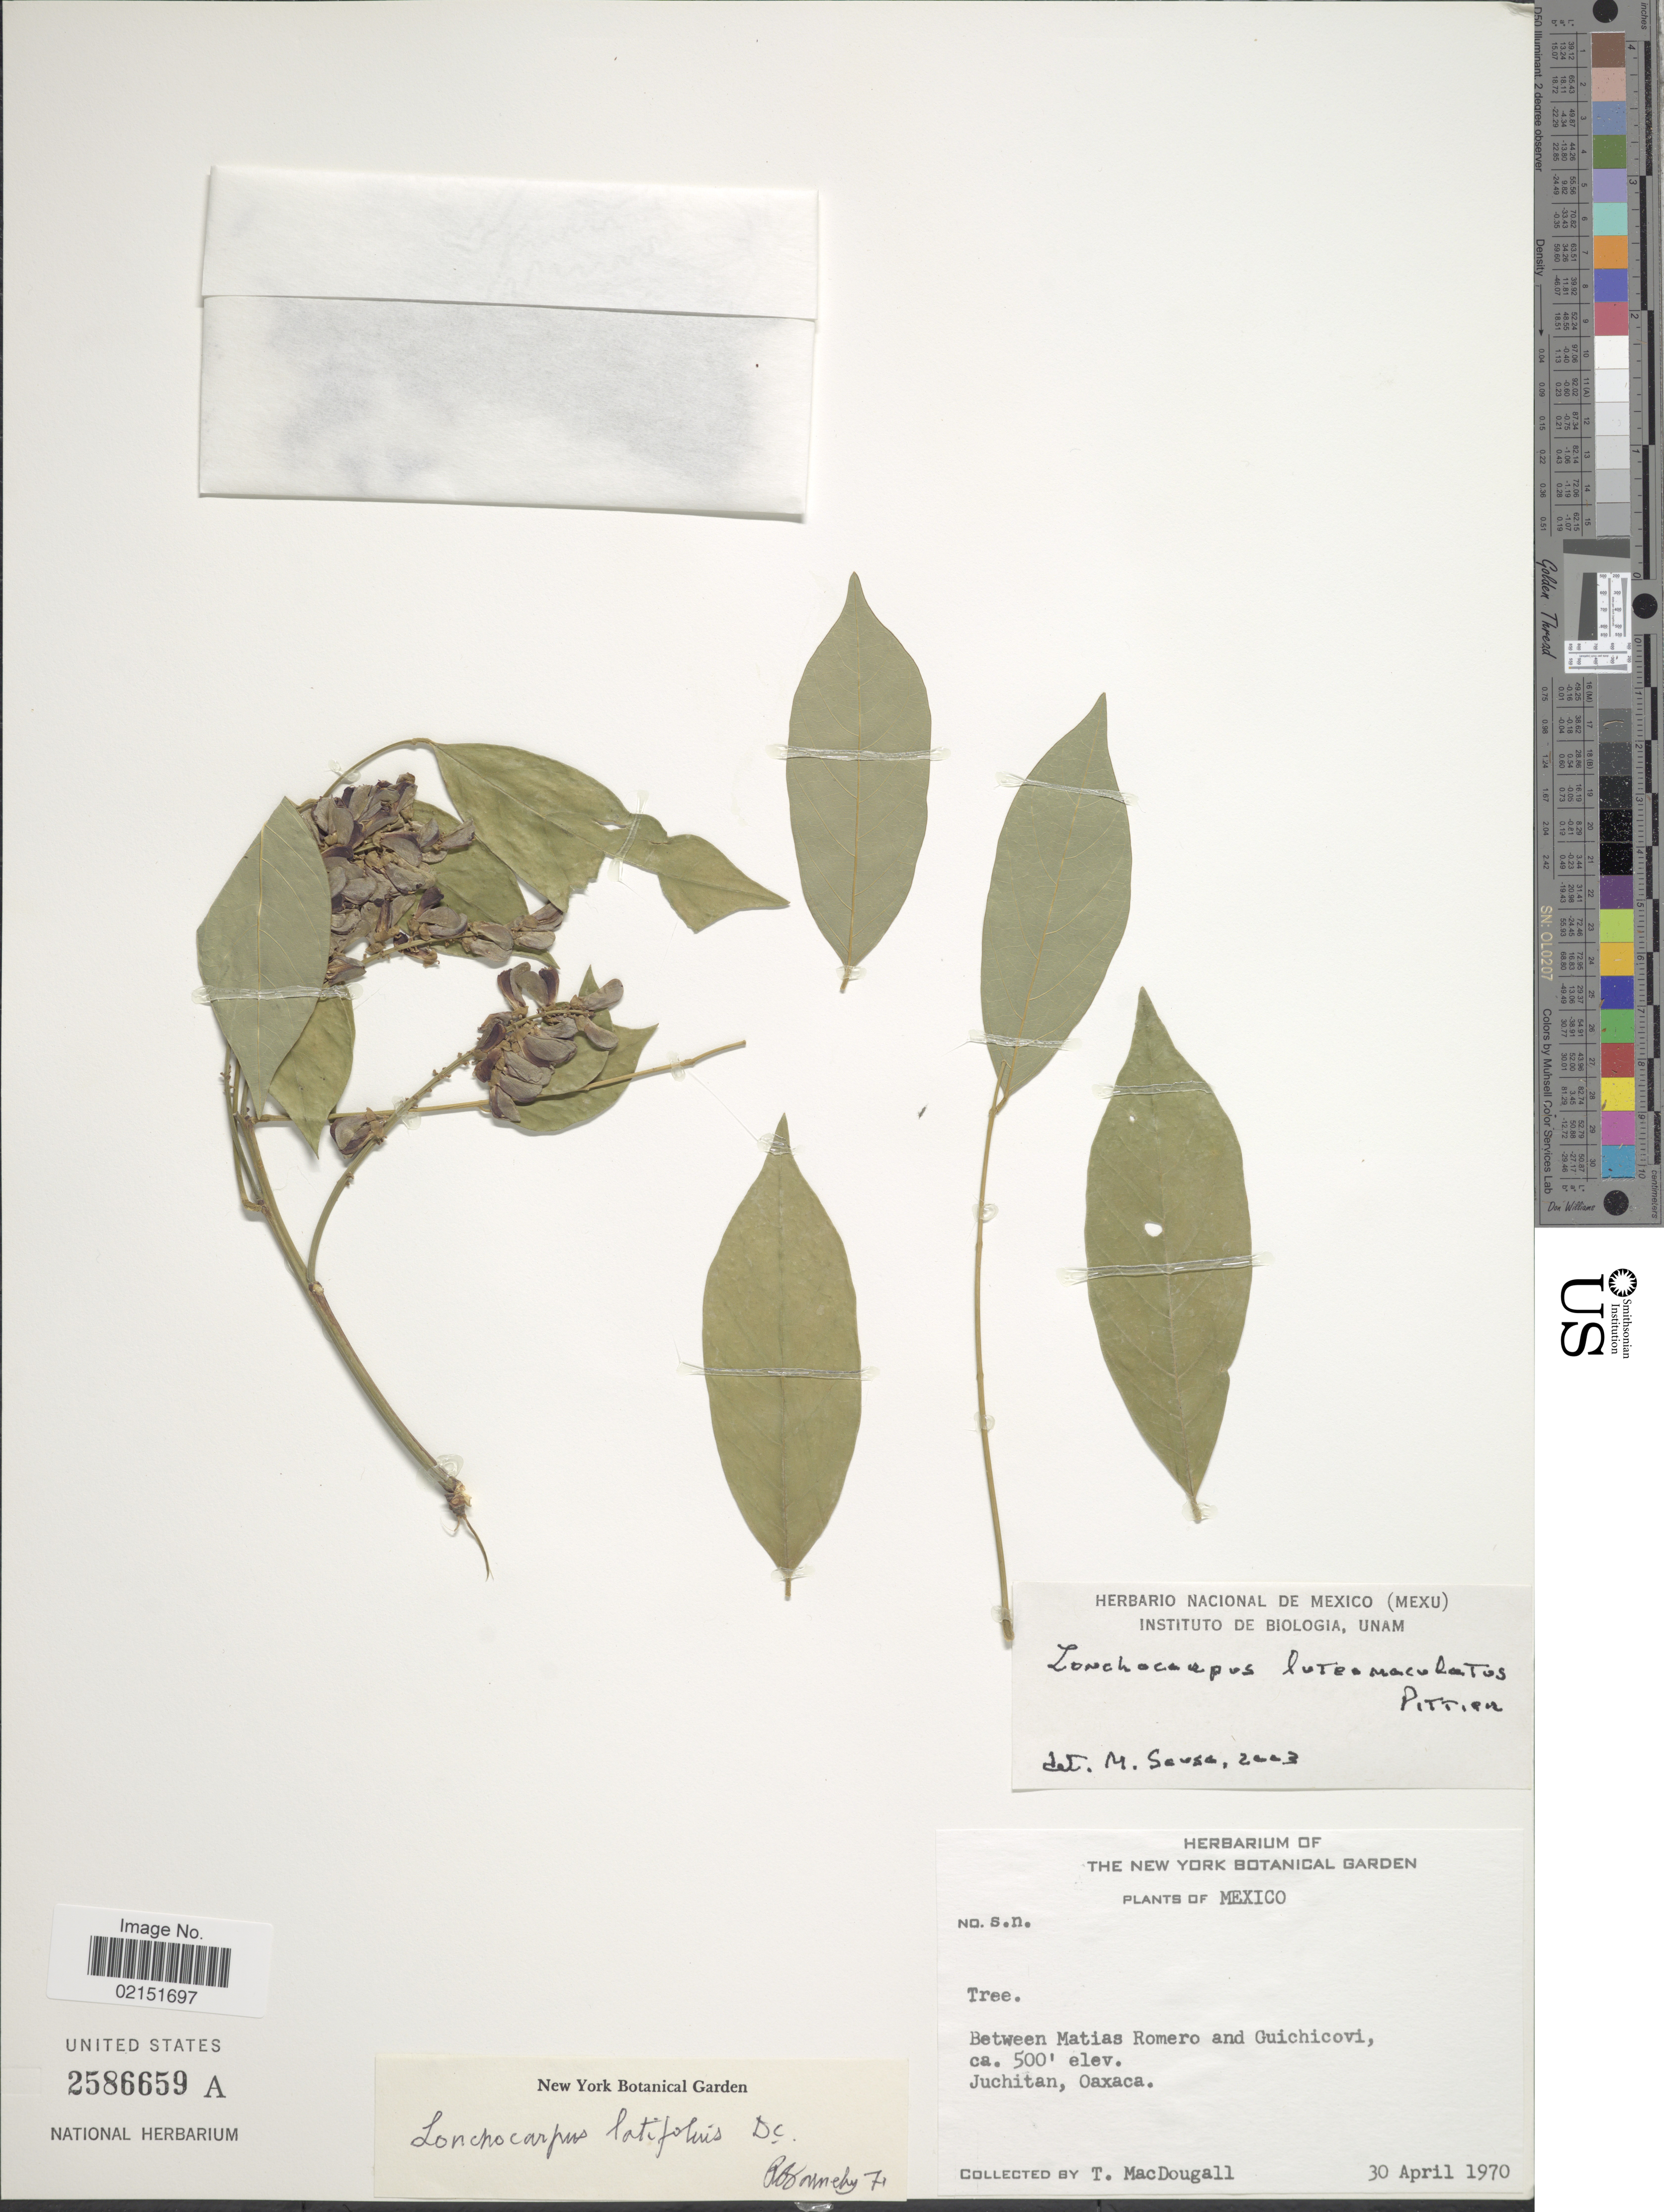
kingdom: Plantae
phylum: Tracheophyta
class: Magnoliopsida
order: Fabales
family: Fabaceae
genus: Lonchocarpus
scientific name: Lonchocarpus luteomaculatus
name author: Pittier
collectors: T. B. MacDougall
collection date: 1970-04-30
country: Mexico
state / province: Oaxaca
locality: Between Matias Romero and Guichicovi, Juchitan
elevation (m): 152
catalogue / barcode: US 2586659A